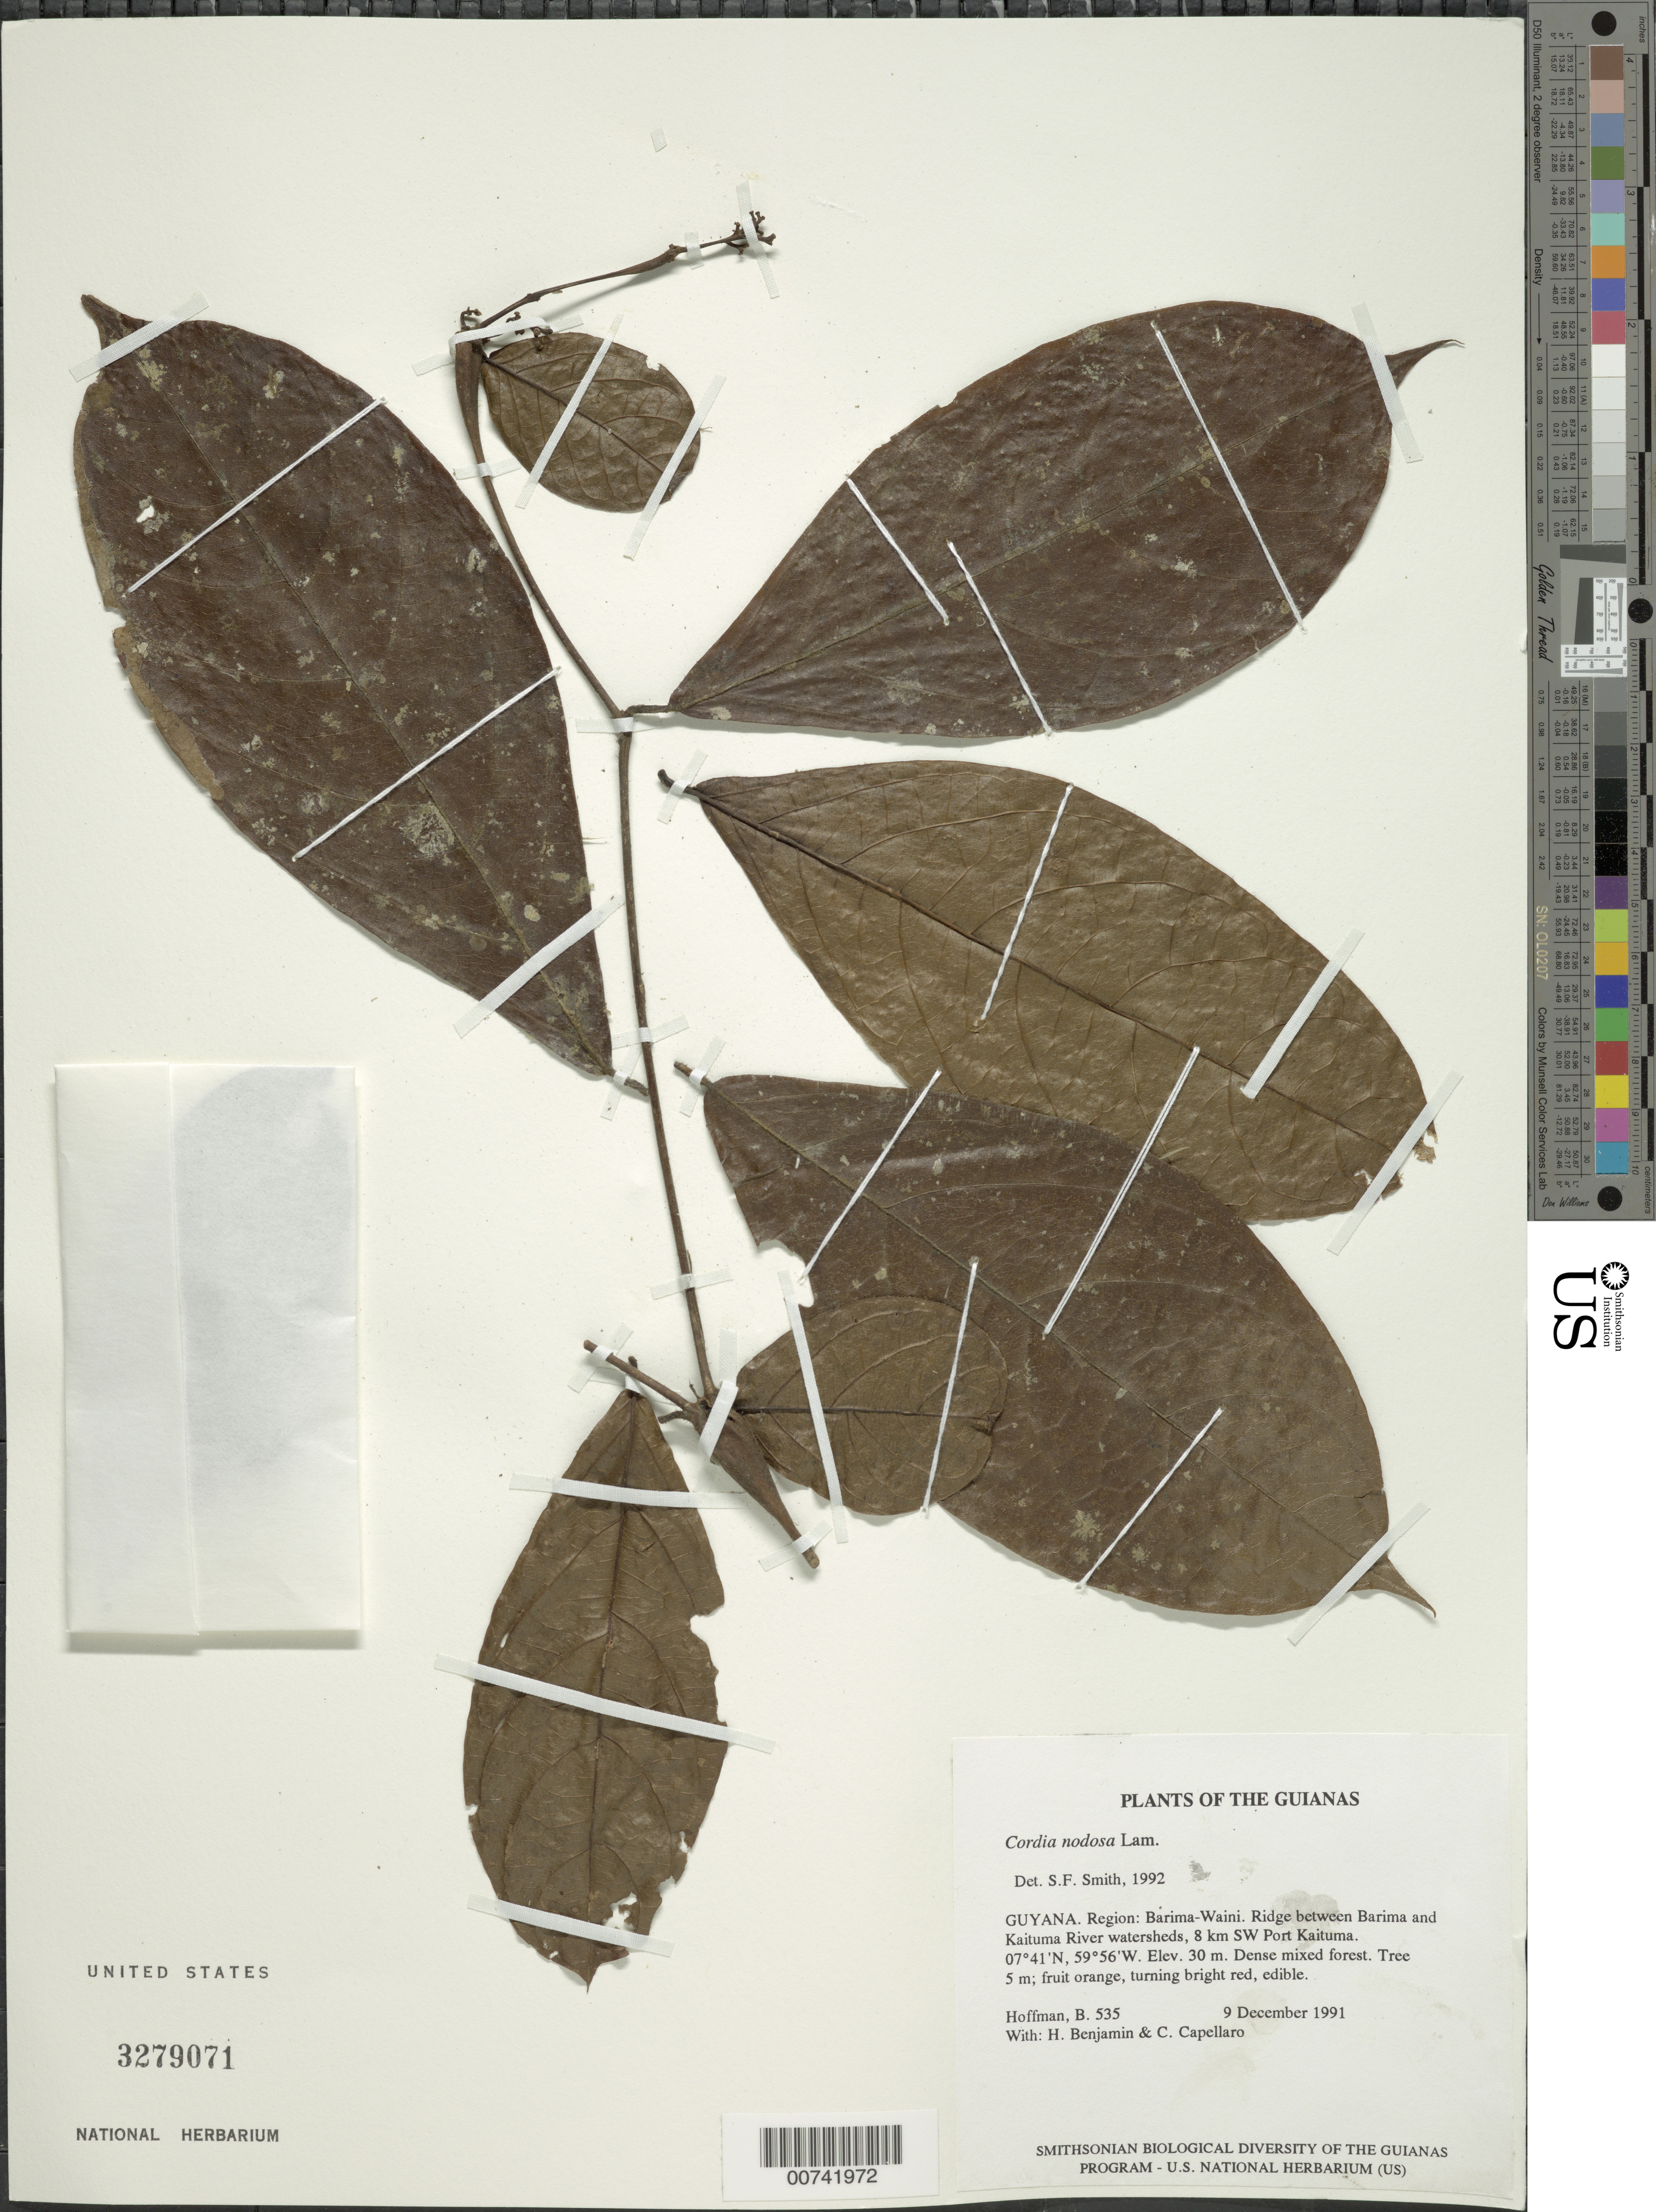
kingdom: Plantae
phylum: Tracheophyta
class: Magnoliopsida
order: Boraginales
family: Cordiaceae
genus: Cordia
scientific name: Cordia nodosa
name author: Lam.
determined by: Smith, Stephen F., (US), NMNH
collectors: B. Hoffman, H. Benjamin & C. Capellaro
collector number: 535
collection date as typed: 9 December 1991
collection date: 1991-12-09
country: Guyana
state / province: Barima-Waini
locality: Ridge between Barima and Kaituma River watersheds, 8 km SW of Port Kaituma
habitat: Dense mixed forest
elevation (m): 30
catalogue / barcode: US 3279071